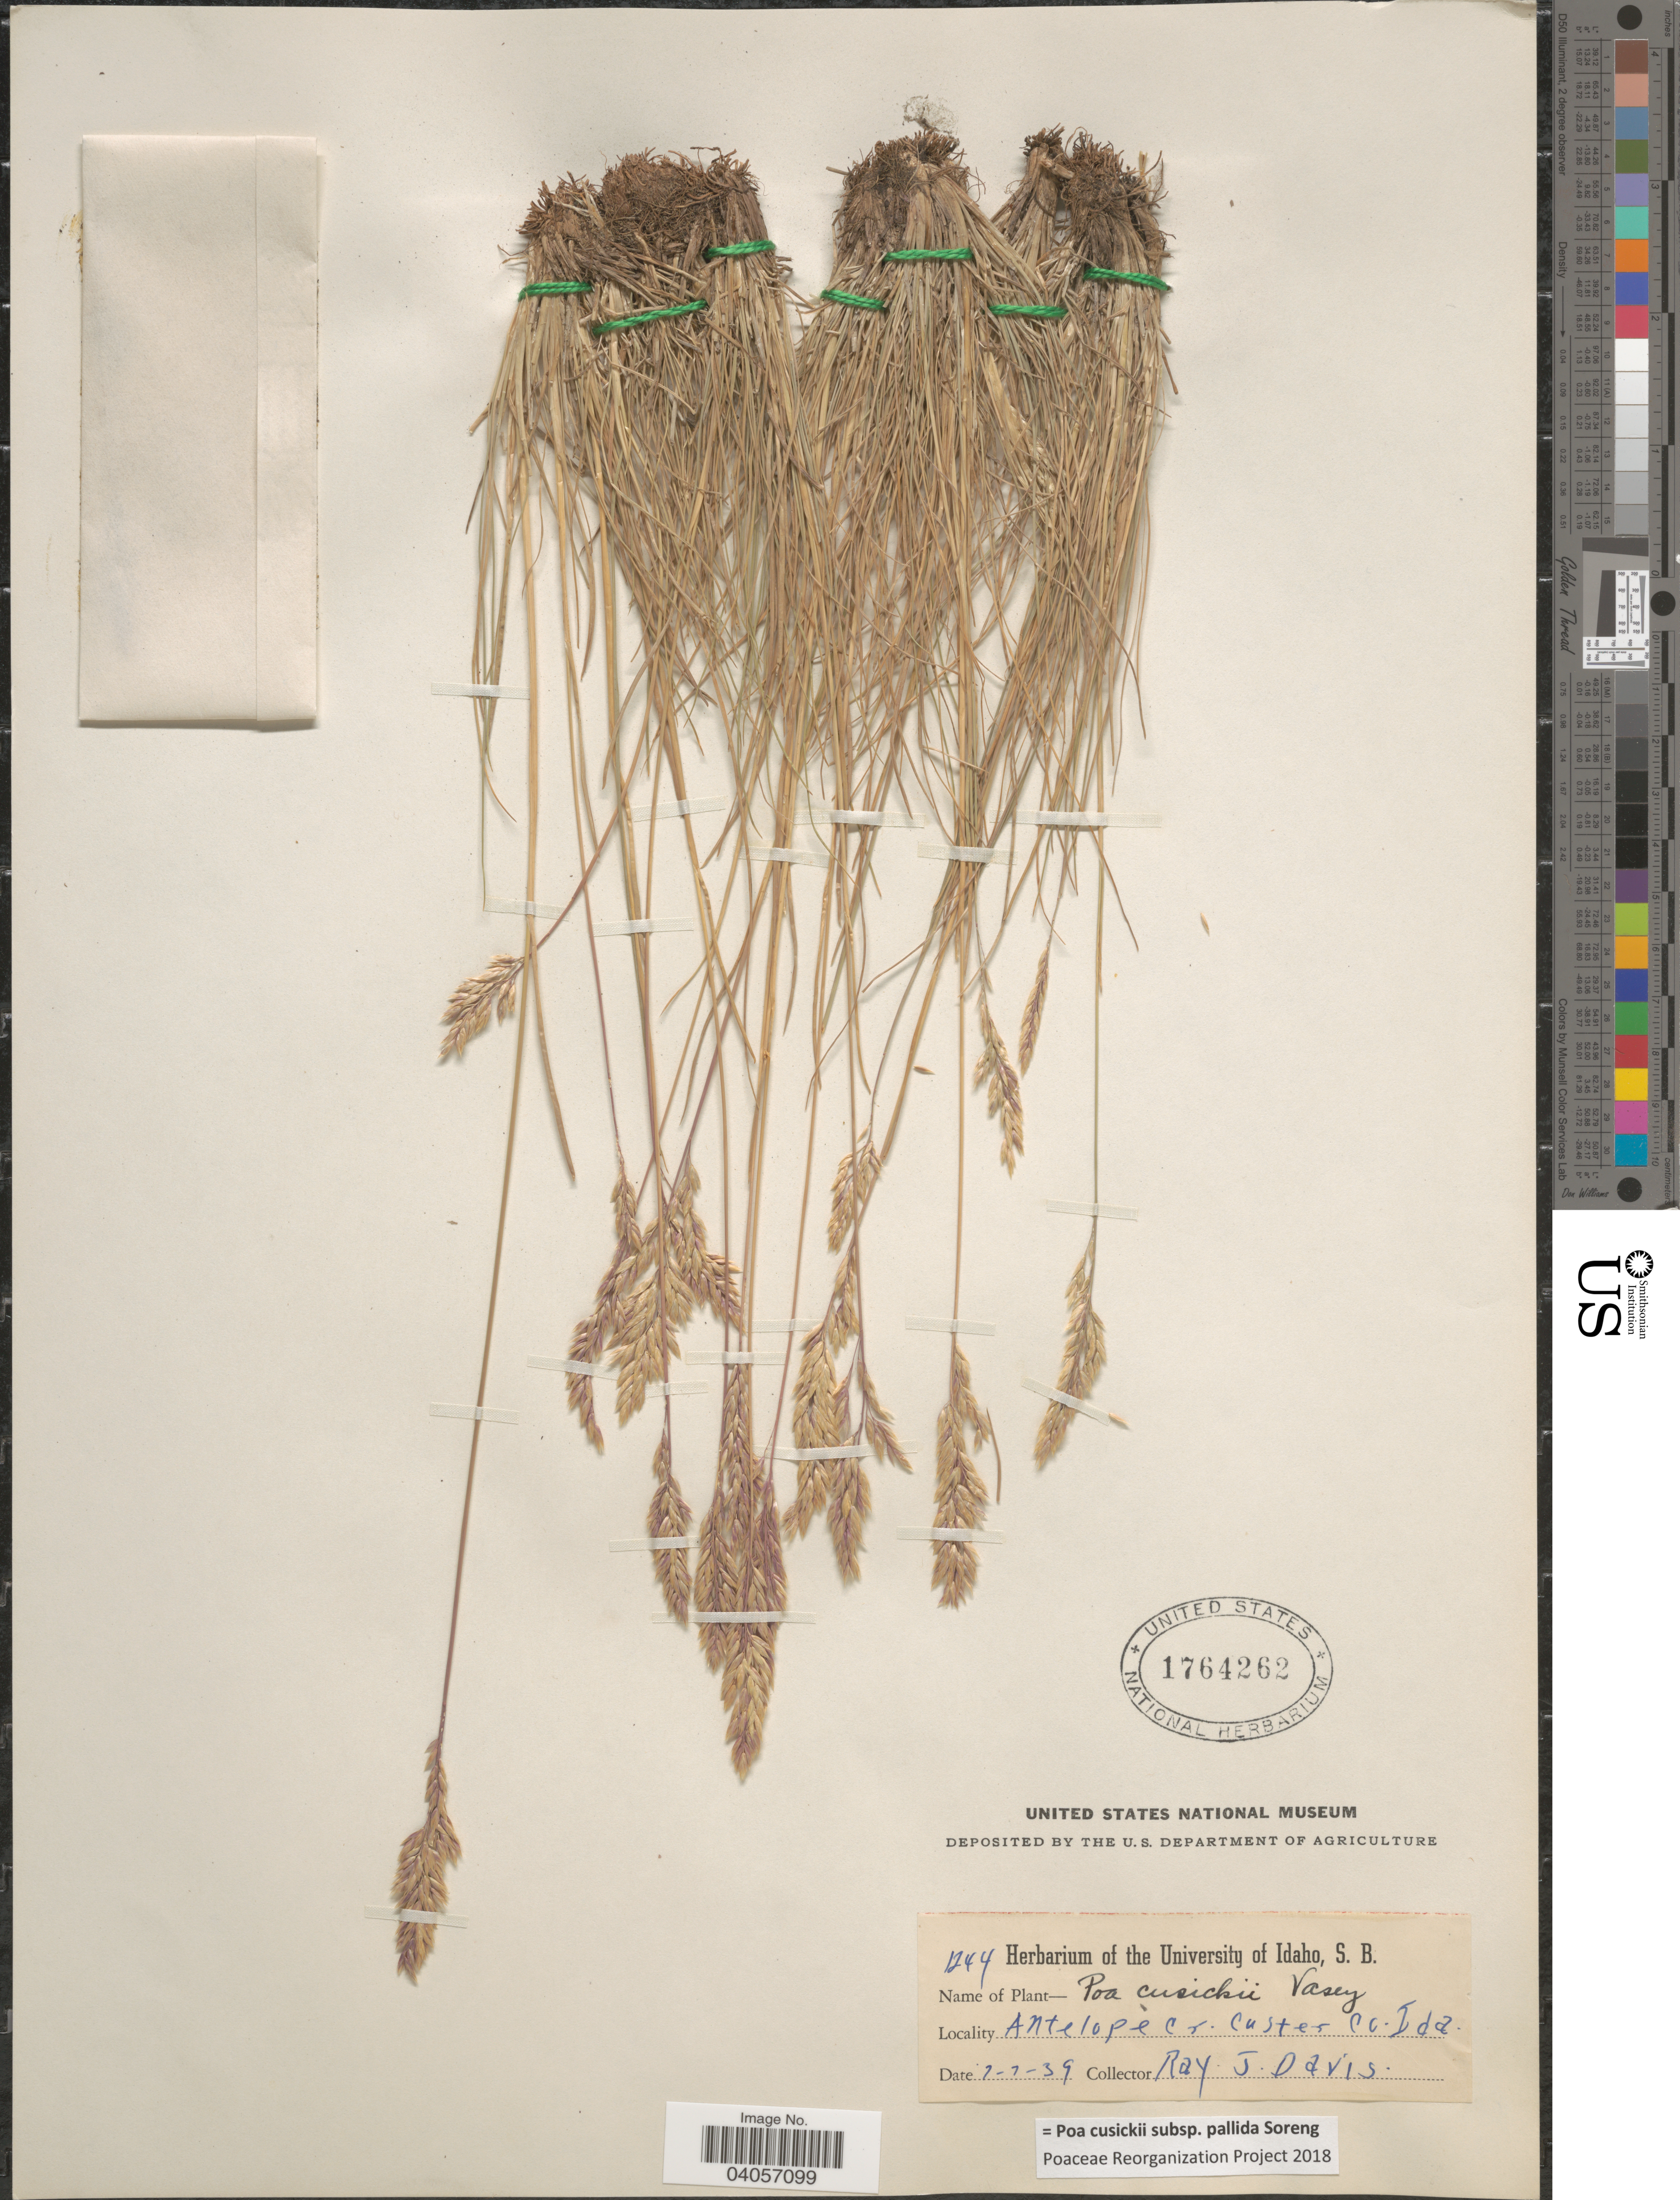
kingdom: Plantae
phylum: Tracheophyta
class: Liliopsida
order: Poales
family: Poaceae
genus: Poa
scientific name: Poa cusickii subsp. pallida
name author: Soreng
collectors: R. Davis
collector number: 1244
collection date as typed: Transcribed d/m/y: 7/7/39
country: United States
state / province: Idaho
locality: Antelope Cr. Custer Co.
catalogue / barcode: US 1764262